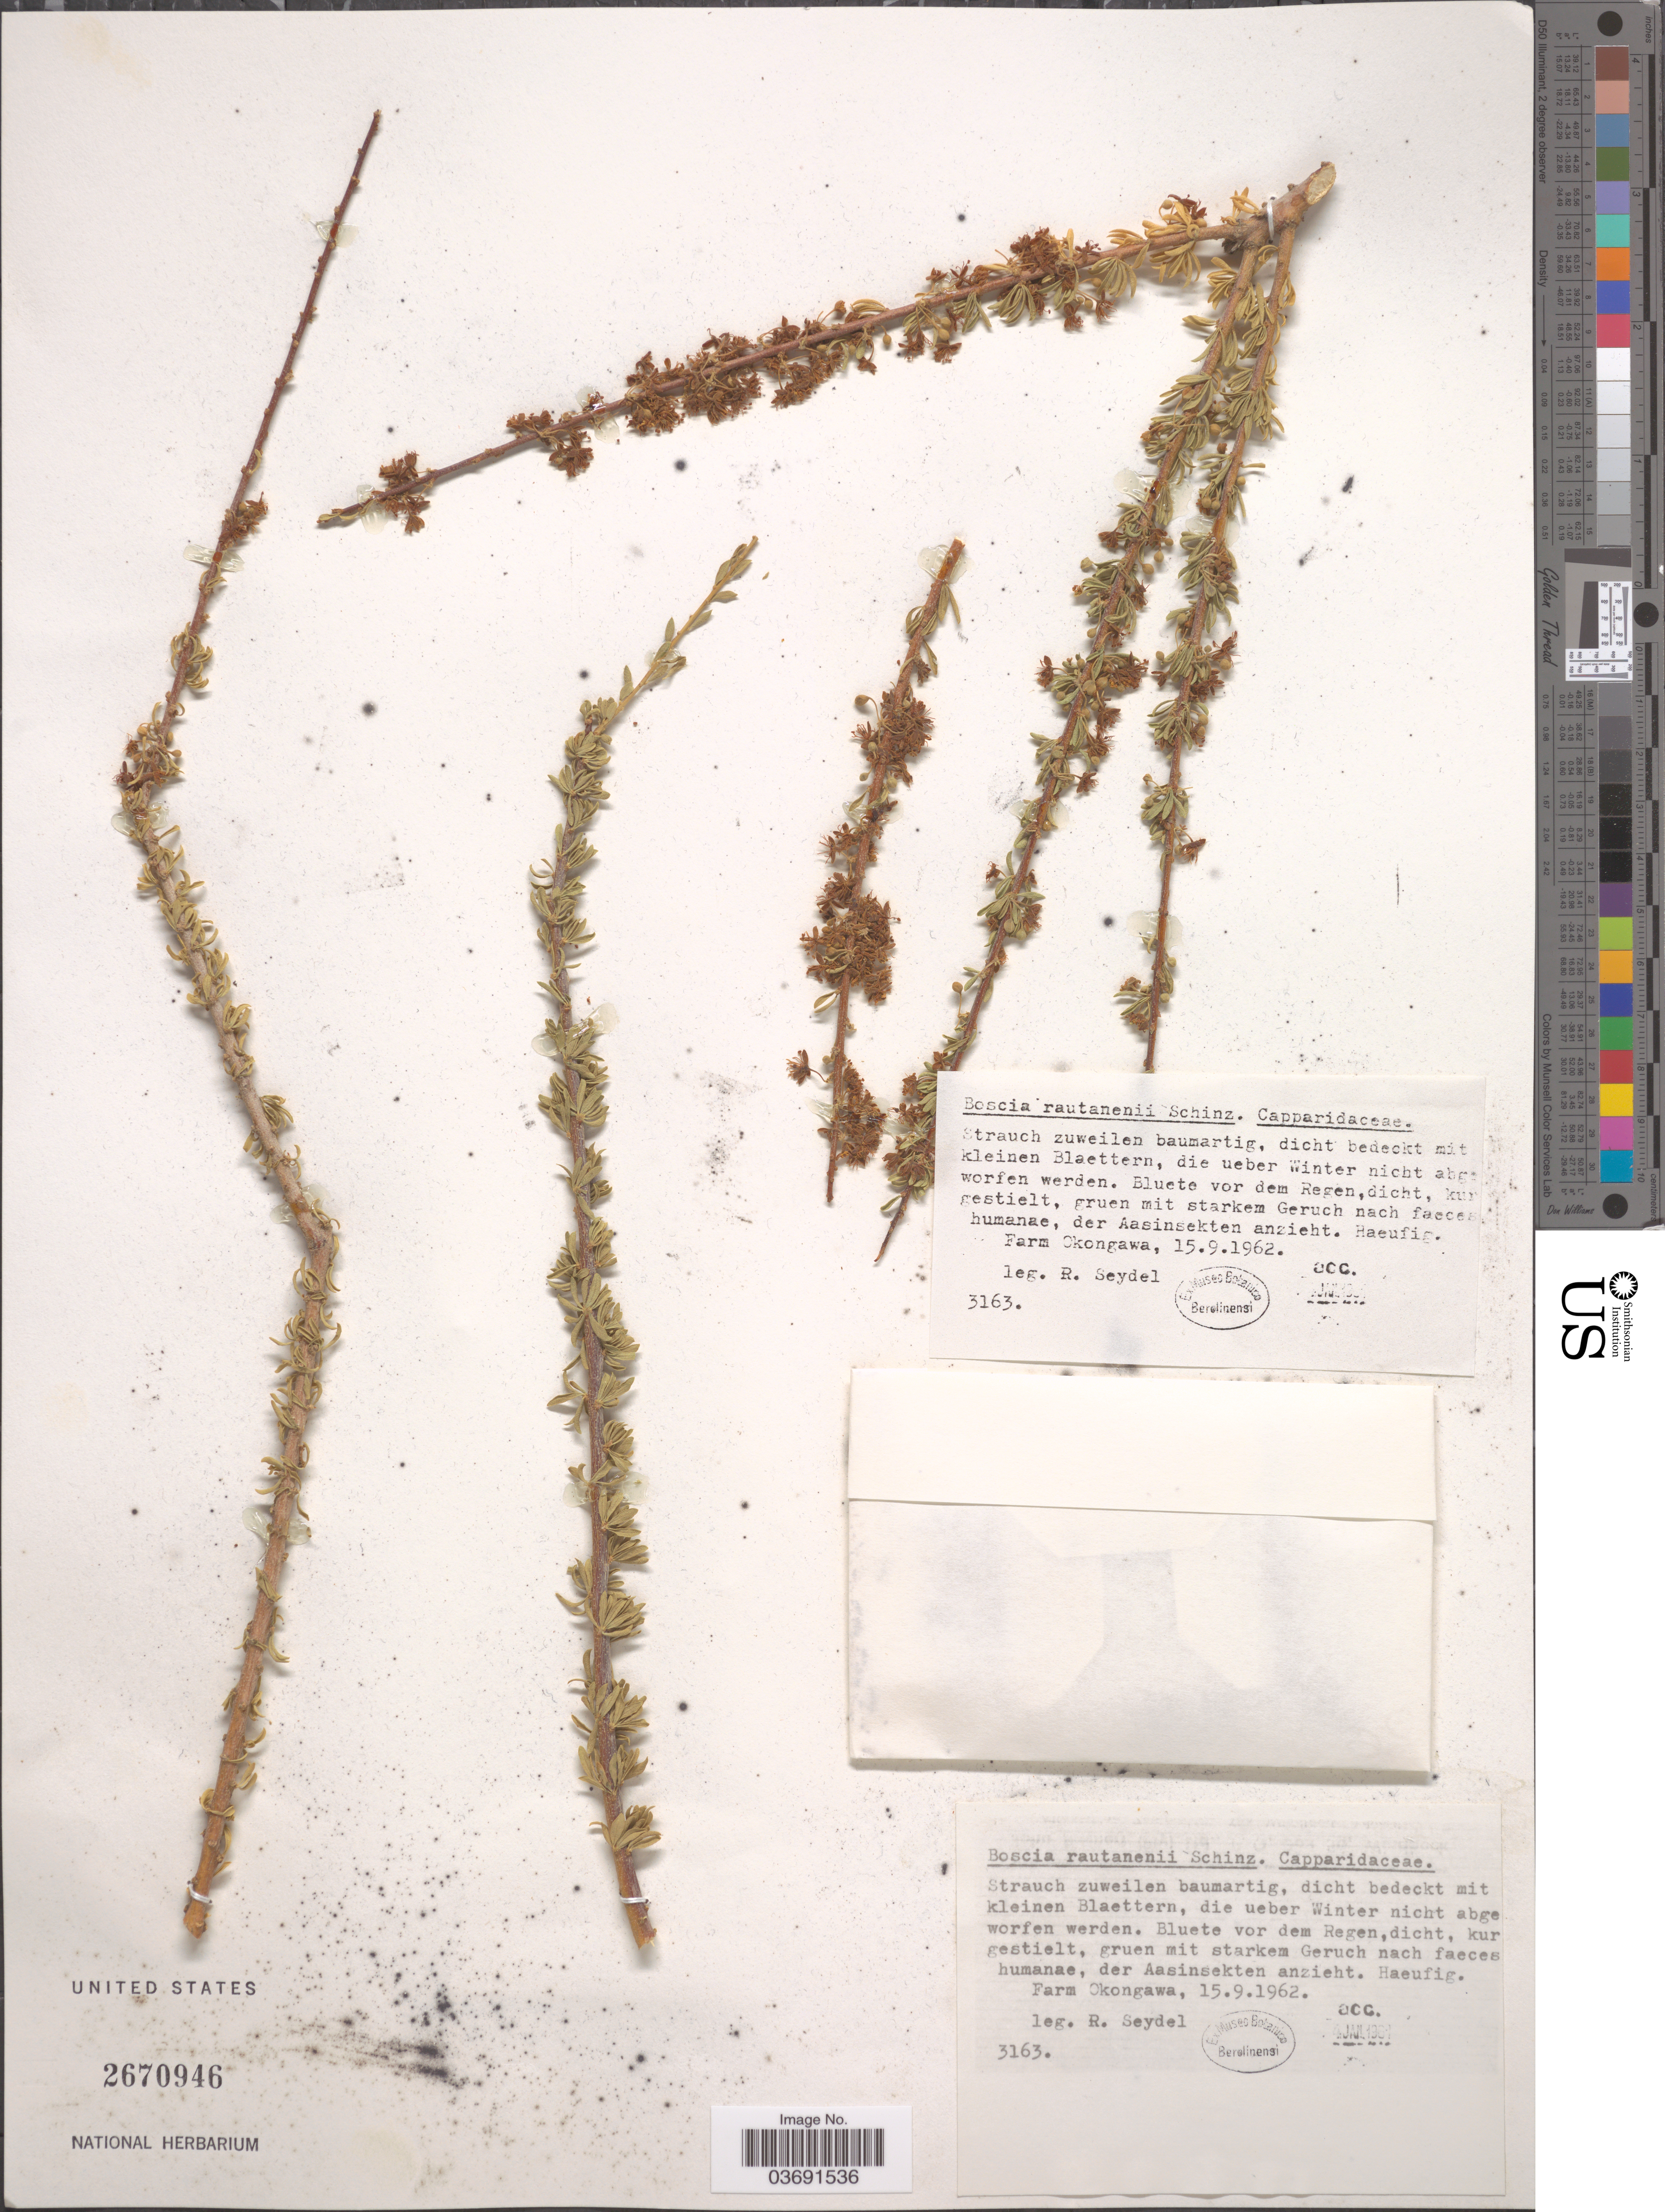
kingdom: Plantae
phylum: Tracheophyta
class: Magnoliopsida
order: Brassicales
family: Capparaceae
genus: Boscia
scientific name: Boscia rautanenii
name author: Schinz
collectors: R. Seydel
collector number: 3163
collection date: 1962-09-15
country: Namibia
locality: Farm Okongawa.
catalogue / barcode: US 2670946